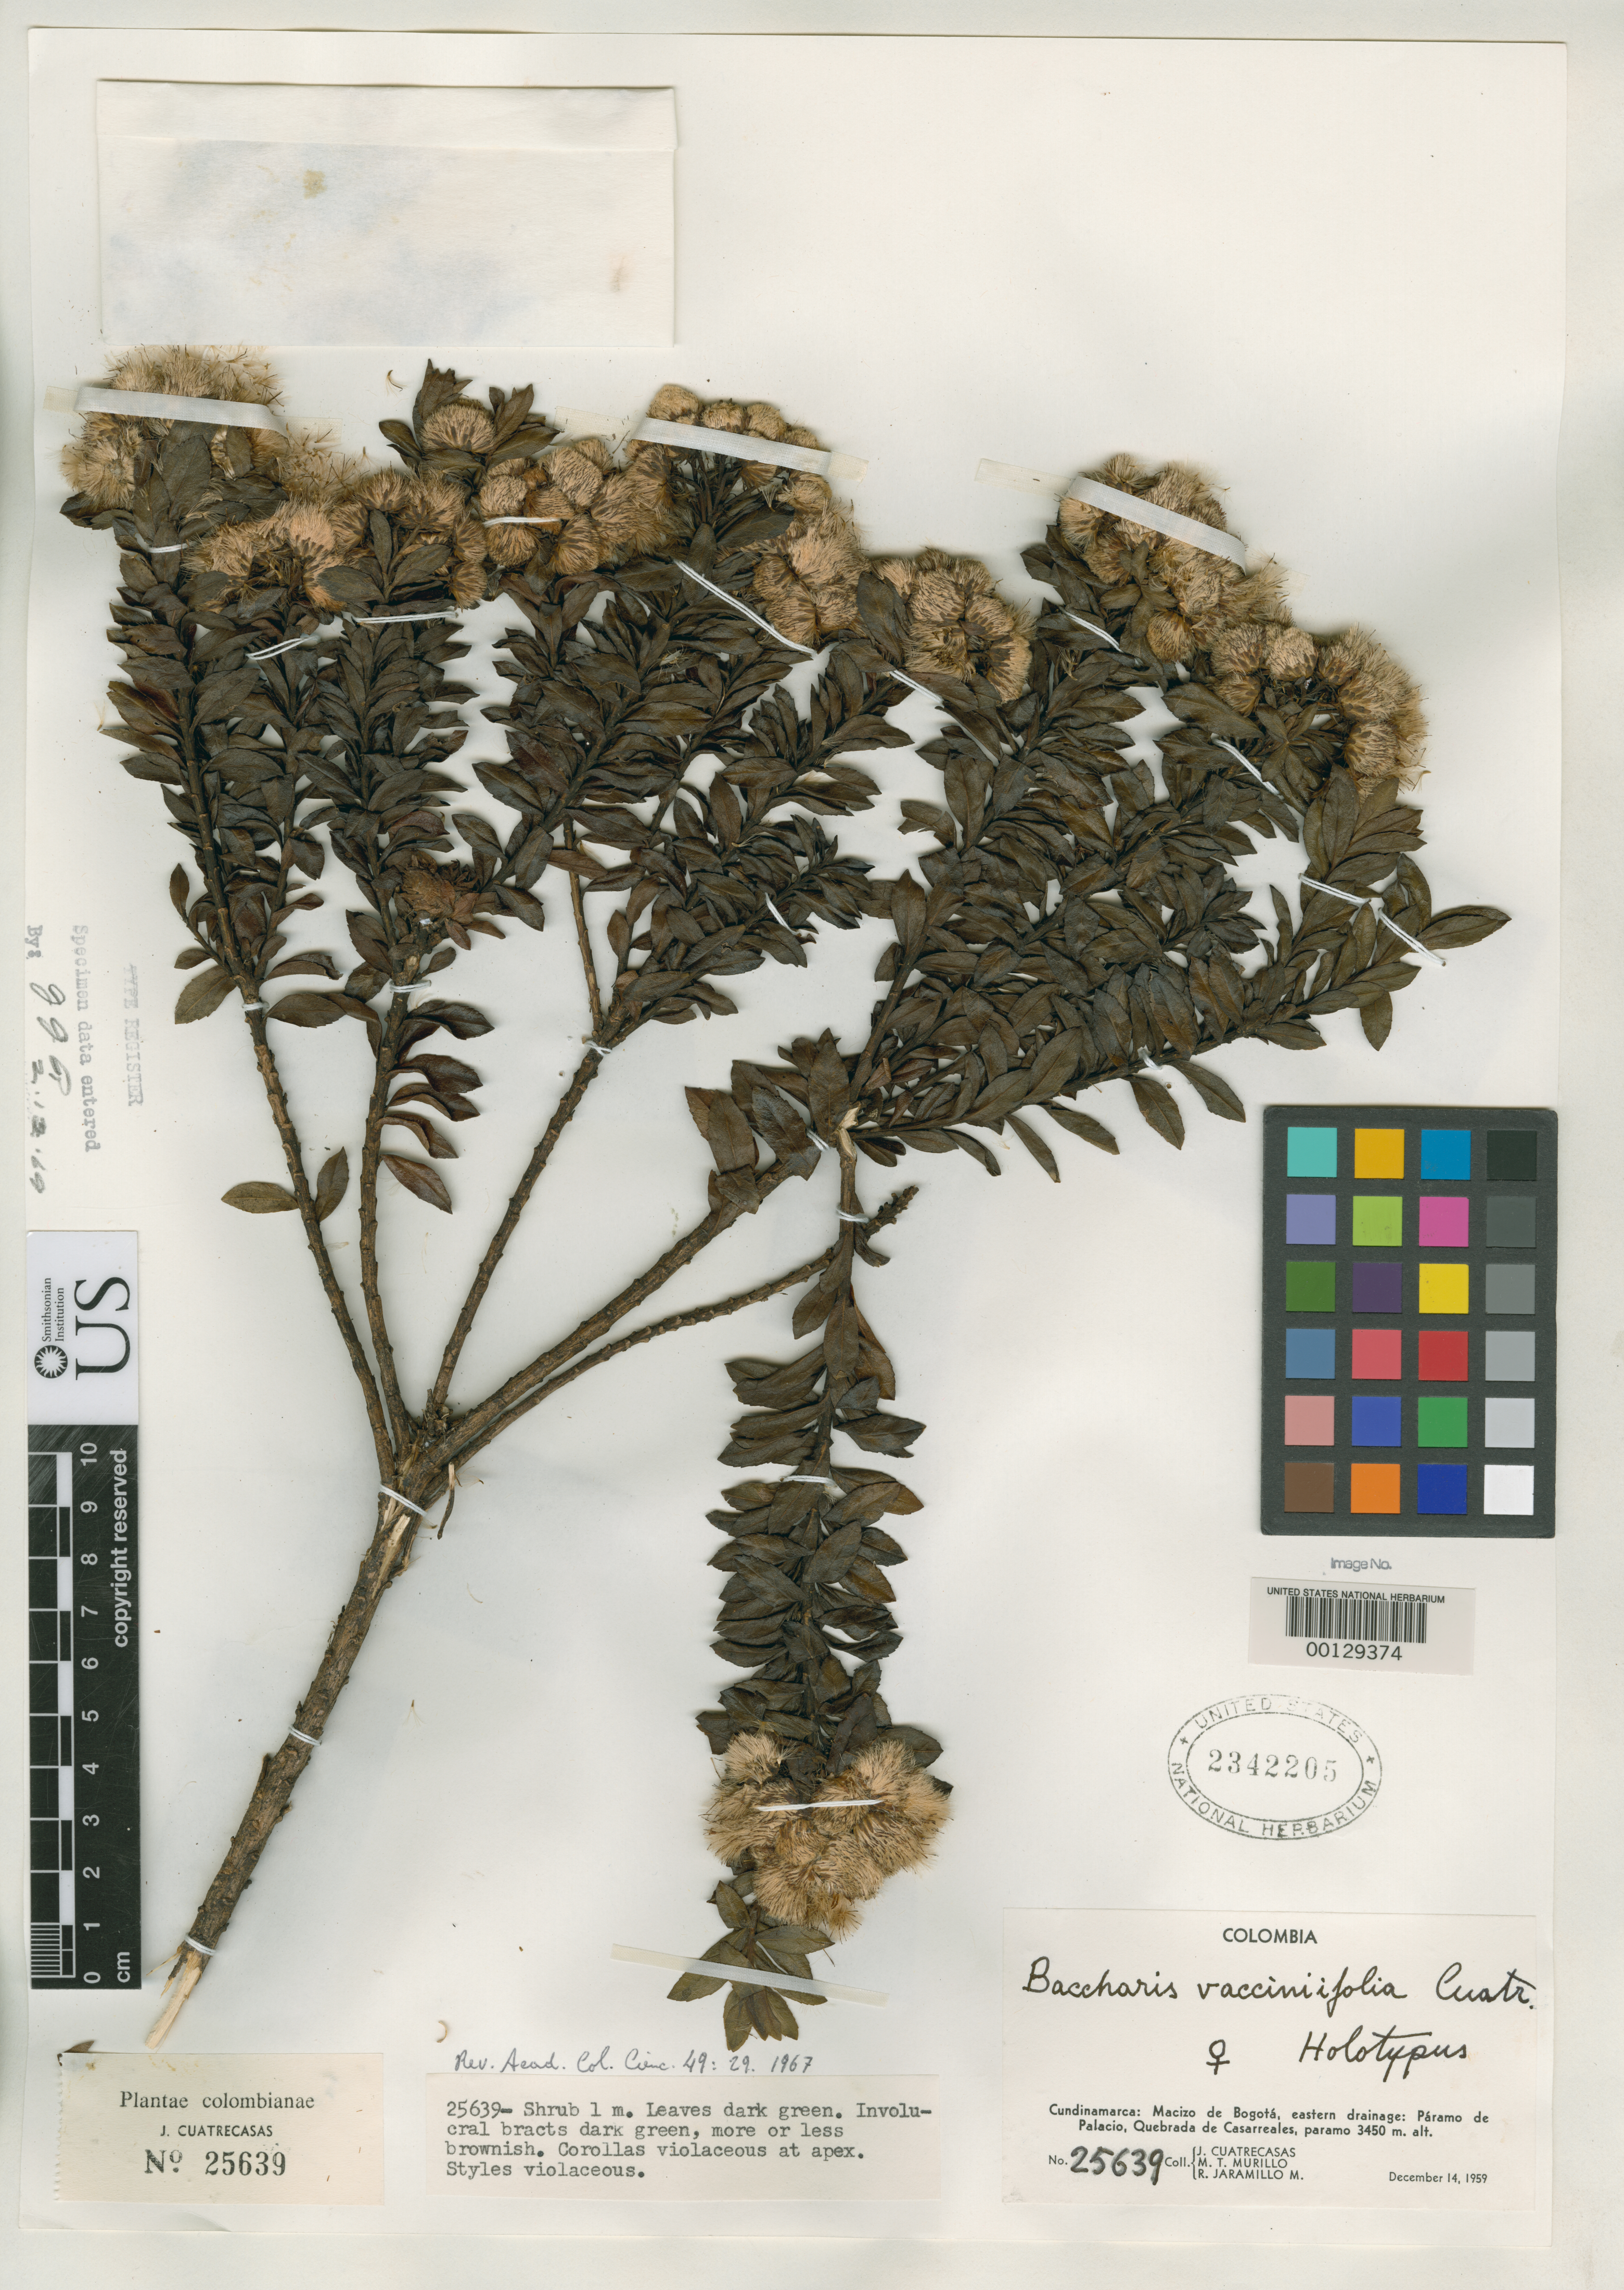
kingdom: Plantae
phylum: Tracheophyta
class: Magnoliopsida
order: Asterales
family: Asteraceae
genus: Baccharis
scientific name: Baccharis vacciniifolia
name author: Cuatrec.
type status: Holotype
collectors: J. Cuatrecasas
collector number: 25639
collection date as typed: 14 Dec 1959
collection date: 1959-12-14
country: Colombia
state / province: Cundinamarca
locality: Páramo de Palacio.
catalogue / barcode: US 2342205